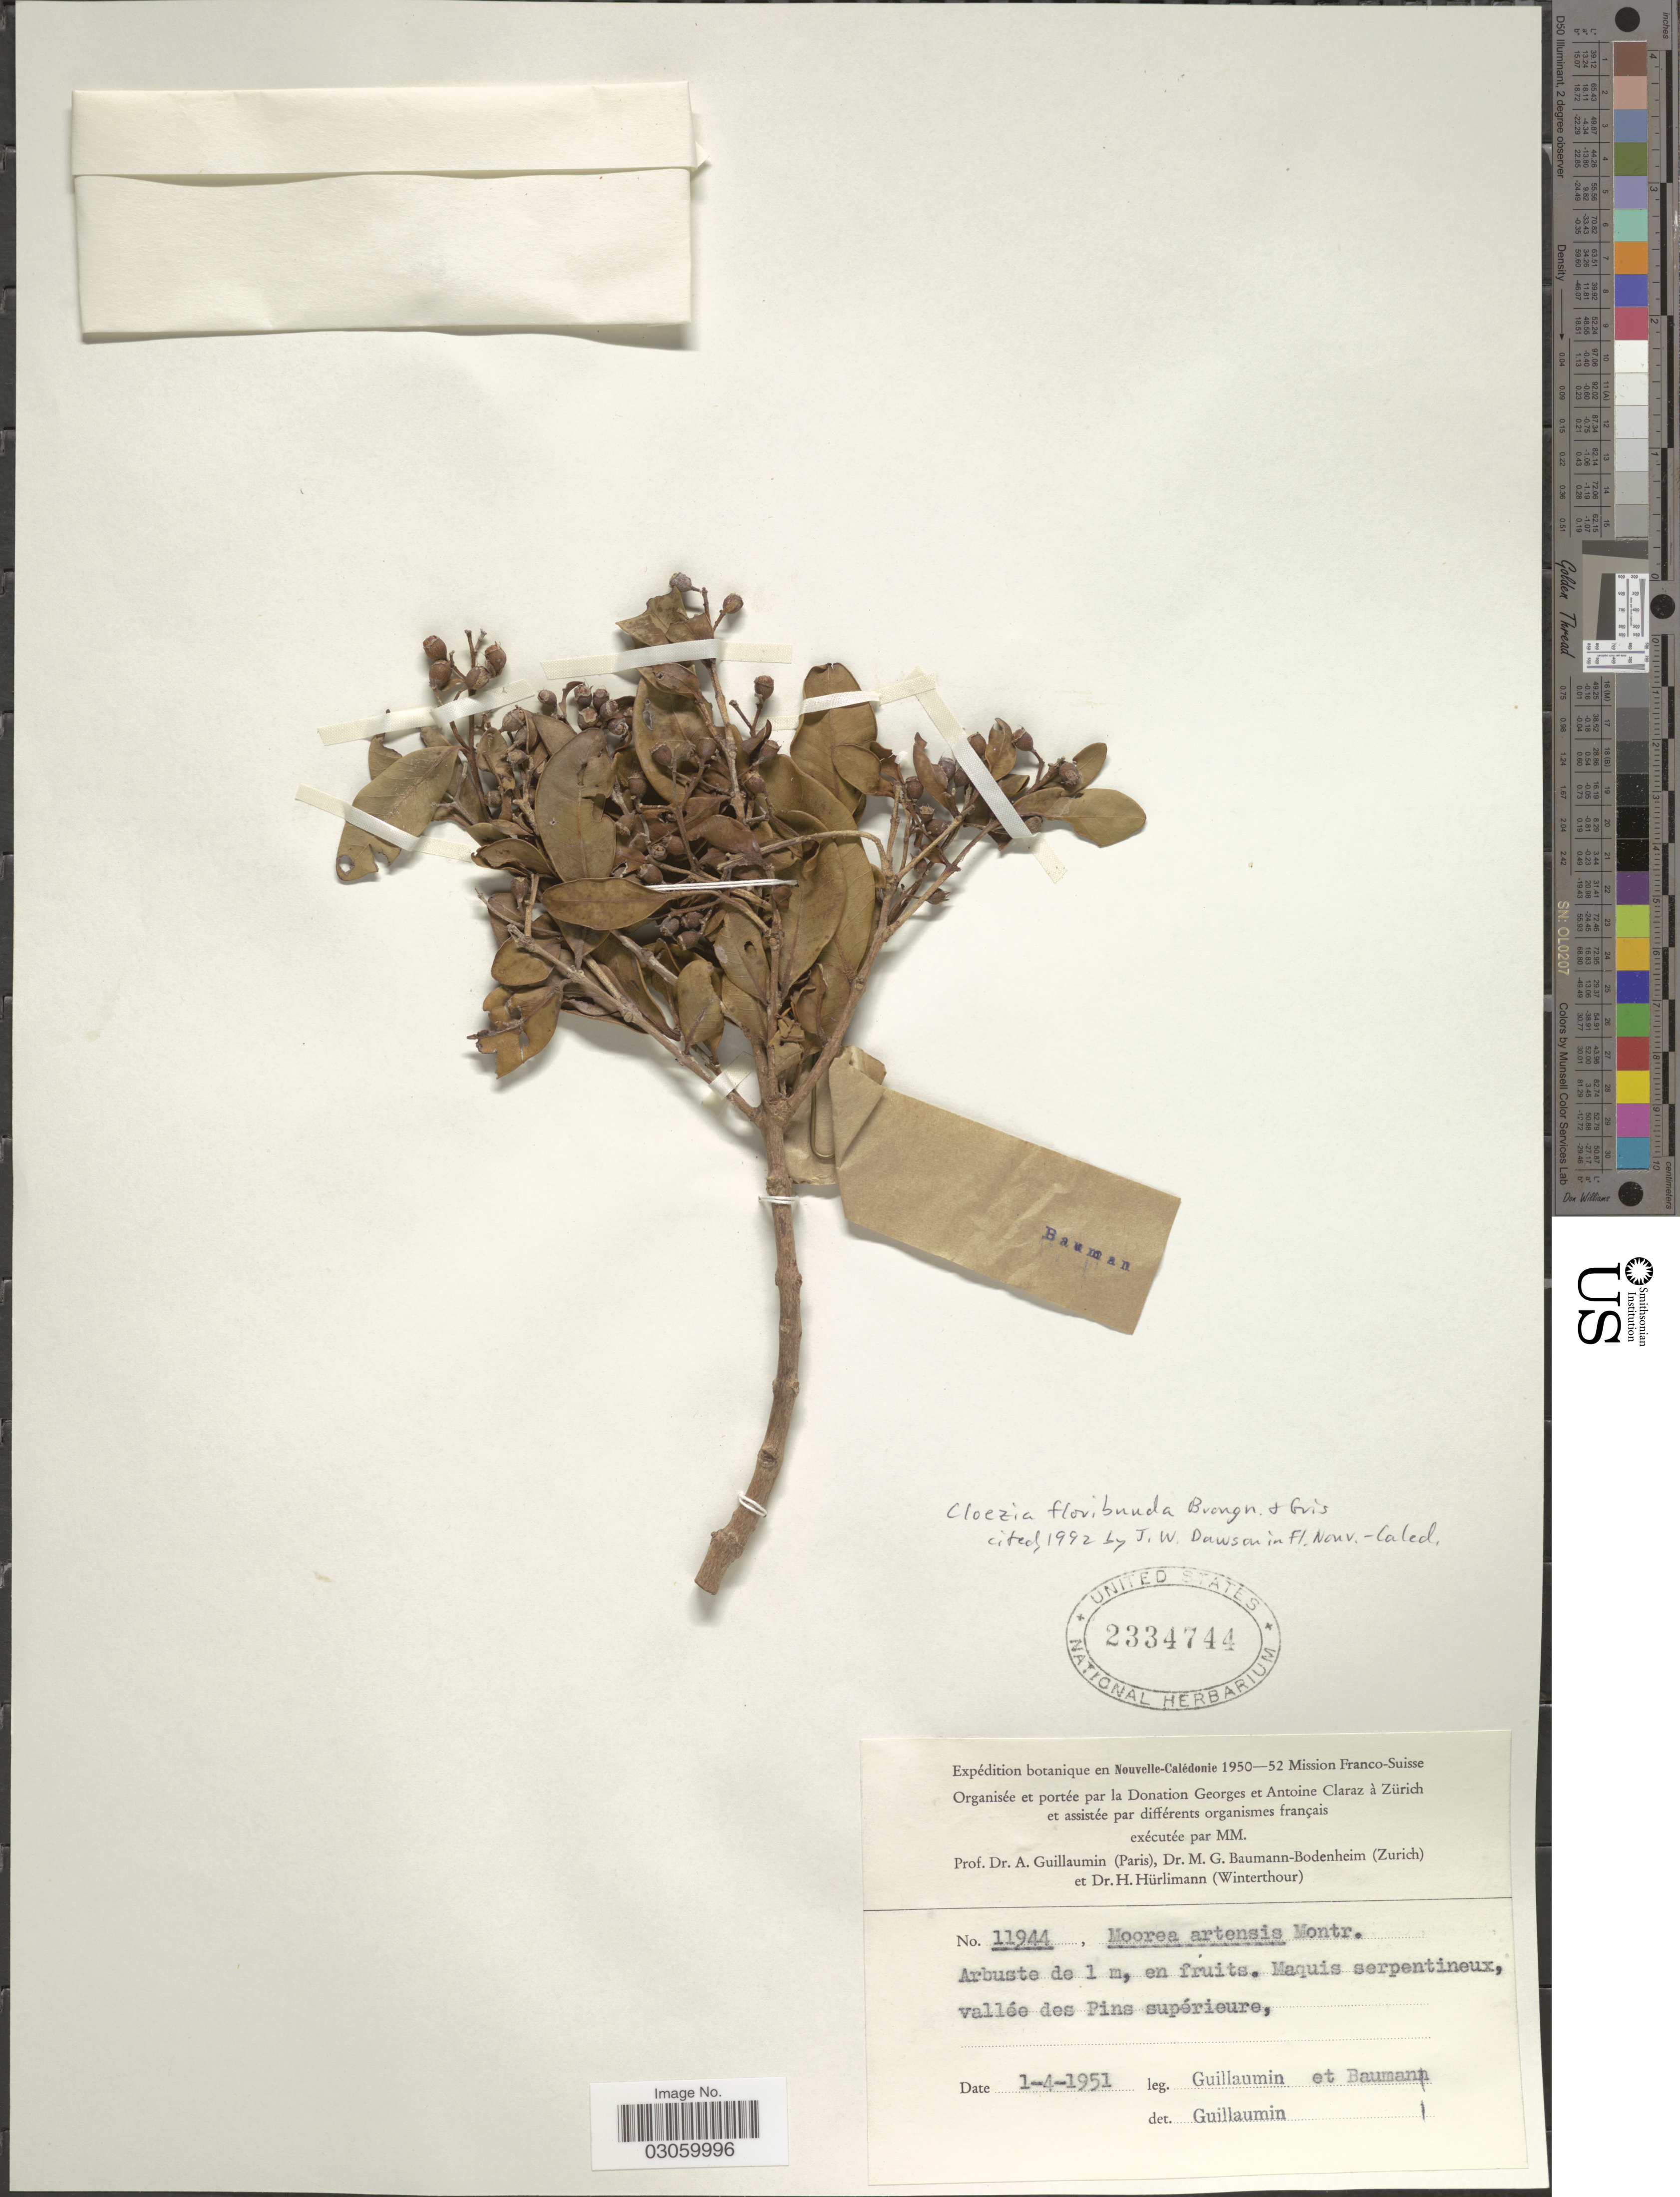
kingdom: Plantae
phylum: Tracheophyta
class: Magnoliopsida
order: Myrtales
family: Myrtaceae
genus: Cloezia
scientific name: Cloezia floribunda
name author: Brongn. & Gris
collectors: A. Guillaumin & M. G. Baumann-Bodenheim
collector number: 11944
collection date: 1951-04-01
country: New Caledonia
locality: Nouvelle-Calédonie, Maquis serpentineux, vallée des Pins supérieure.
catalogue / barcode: US 2334744